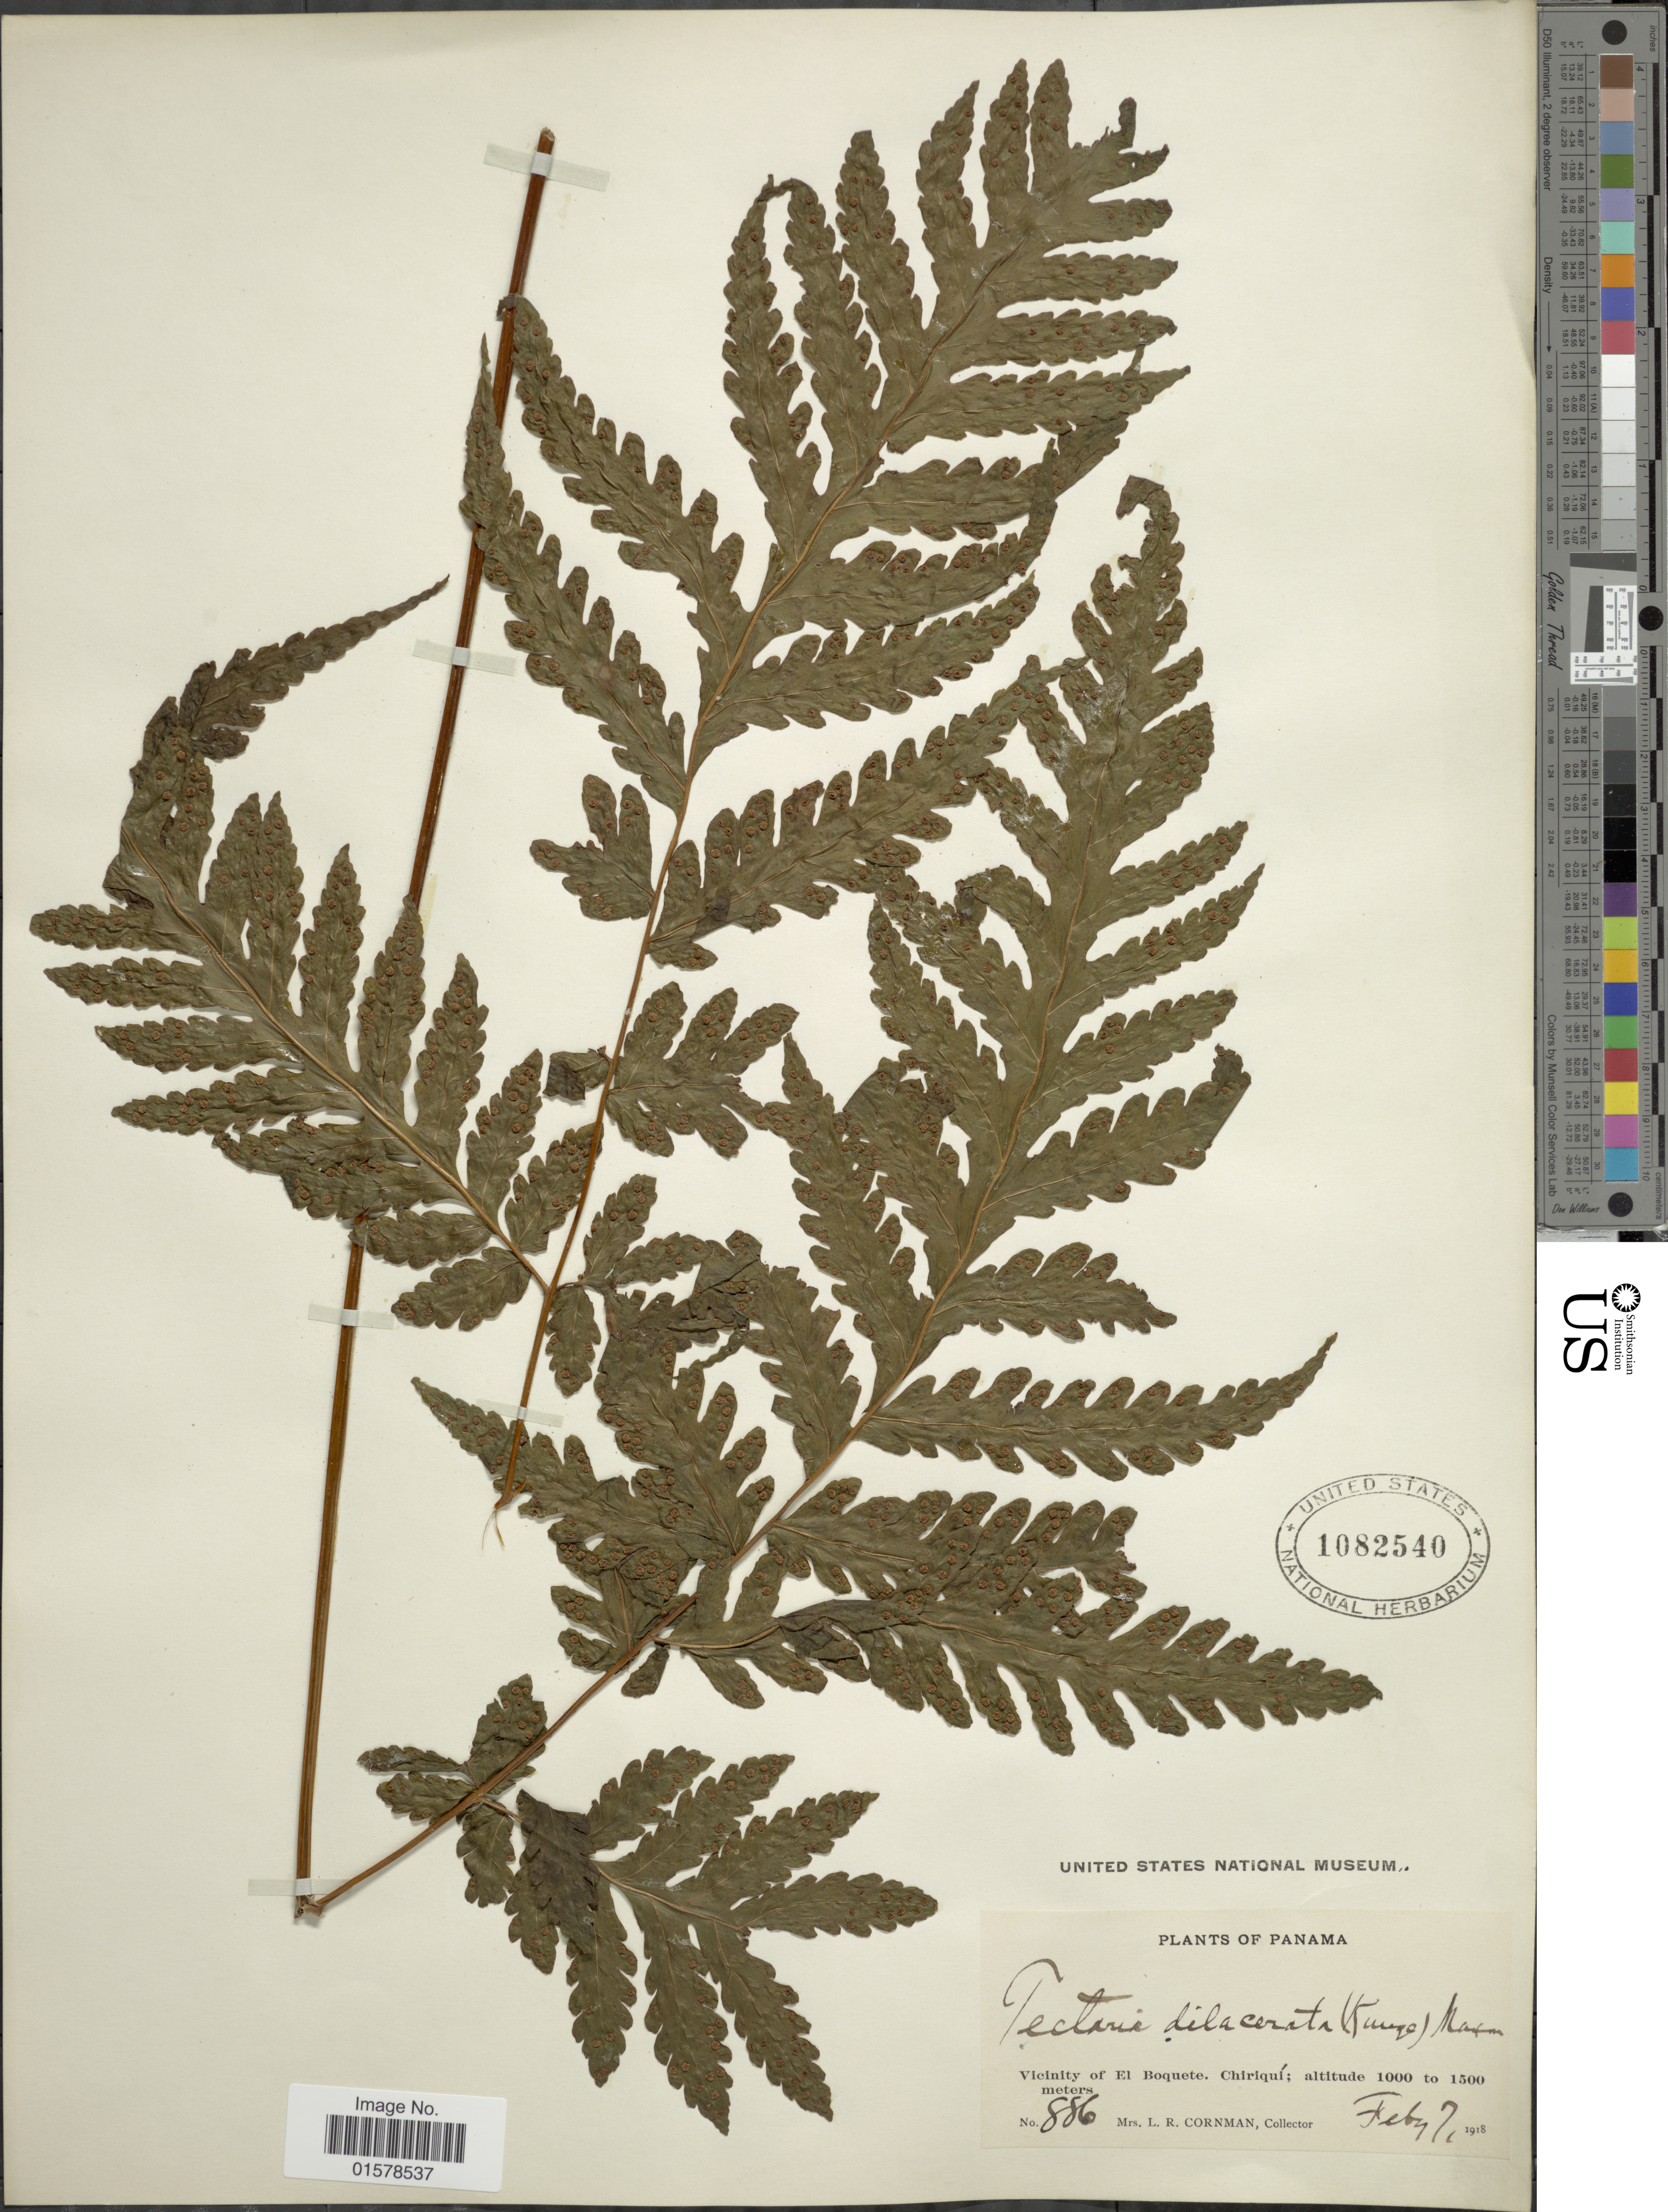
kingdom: Plantae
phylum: Tracheophyta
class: Polypodiopsida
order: Polypodiales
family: Tectariaceae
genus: Tectaria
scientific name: Tectaria mexicana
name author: (Fée) C.V. Morton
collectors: L. Cornman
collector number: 886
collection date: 1918-02-07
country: Panama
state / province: Chiriqui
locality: Vicinity of El Boquete, Chiriqui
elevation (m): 1000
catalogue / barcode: US 1082540